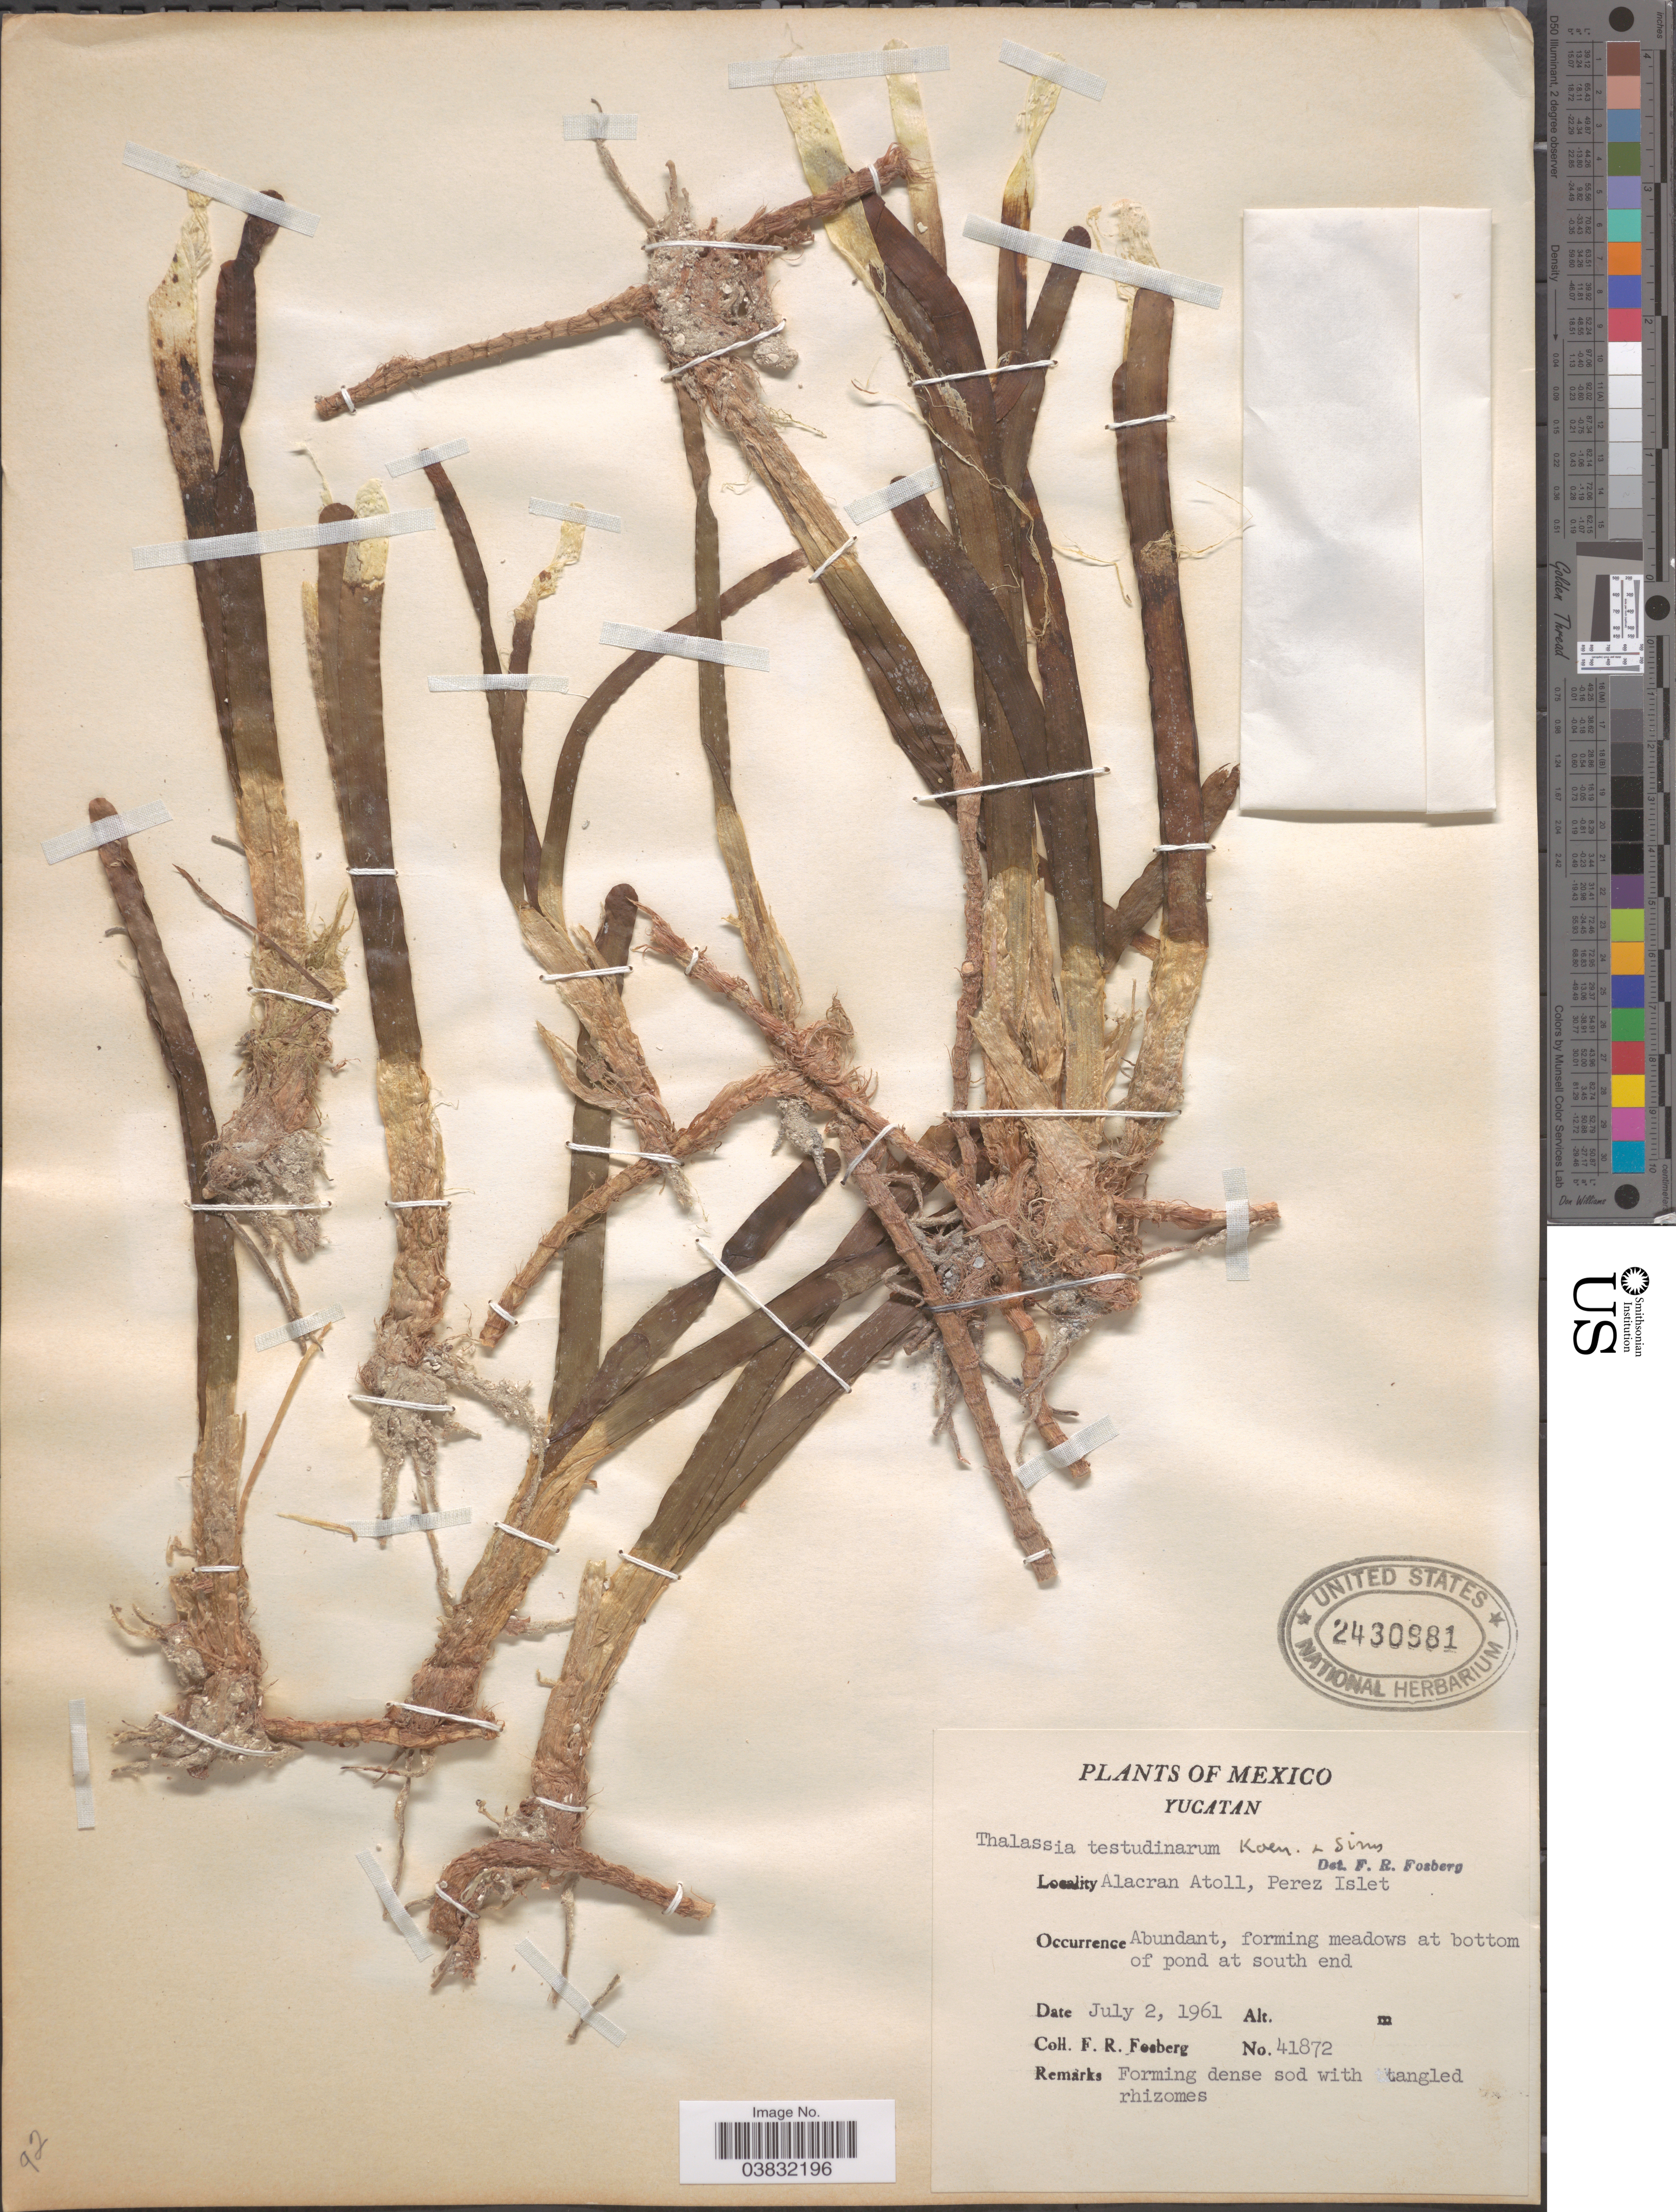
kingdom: Plantae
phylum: Tracheophyta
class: Liliopsida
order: Alismatales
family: Hydrocharitaceae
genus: Thalassia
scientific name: Thalassia testudinum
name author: Banks & Sol. ex K.D. Koenig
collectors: F. R. Fosberg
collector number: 41872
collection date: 1961-07-02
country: Mexico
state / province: Yucatán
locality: Alacran Atoll, Perez Islet. At bottom of pond at south end.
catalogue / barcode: US 2430981